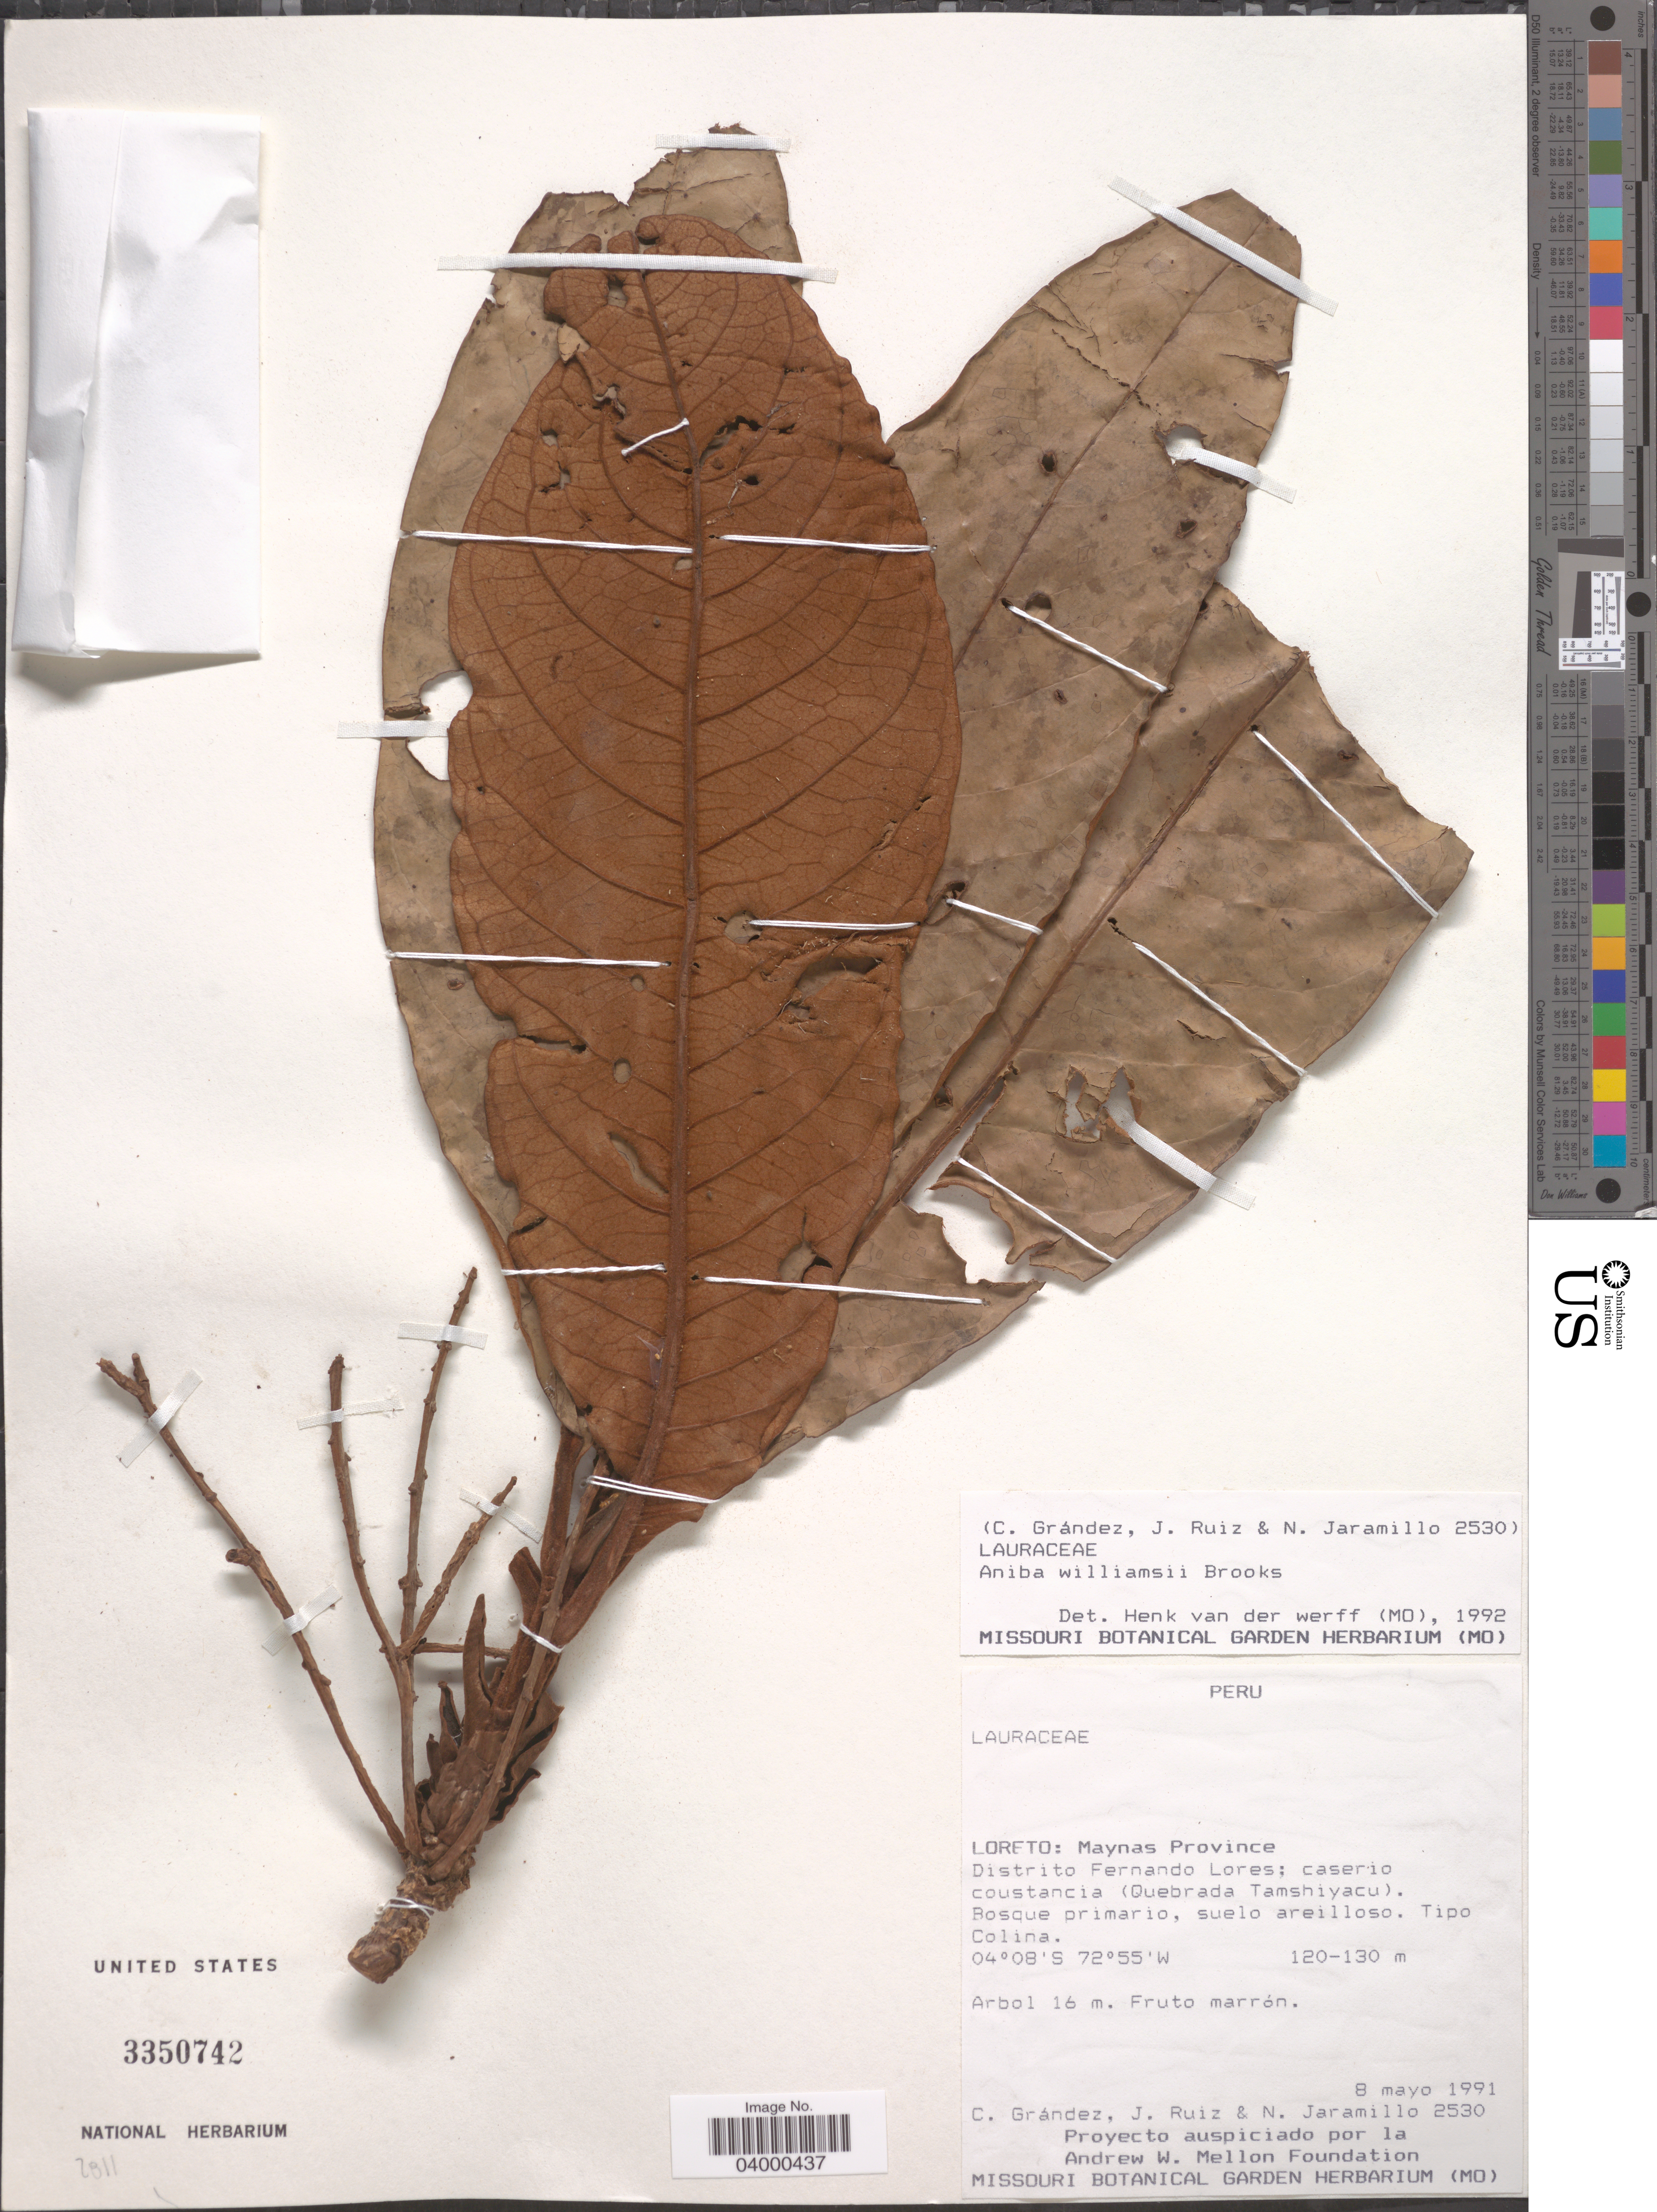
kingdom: Plantae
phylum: Tracheophyta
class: Magnoliopsida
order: Laurales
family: Lauraceae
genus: Aniba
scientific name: Aniba williamsii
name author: O.C. Schmidt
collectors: C. Grández, J. Ruiz & N. Jaramillo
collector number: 2530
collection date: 1991-05-08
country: Peru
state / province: Loreto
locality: Maynas Province. Distrito Fernando Lores: caserio coustancia (Quebrada Tamshiyacu). Tipo Colina.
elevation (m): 120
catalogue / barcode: US 3350742